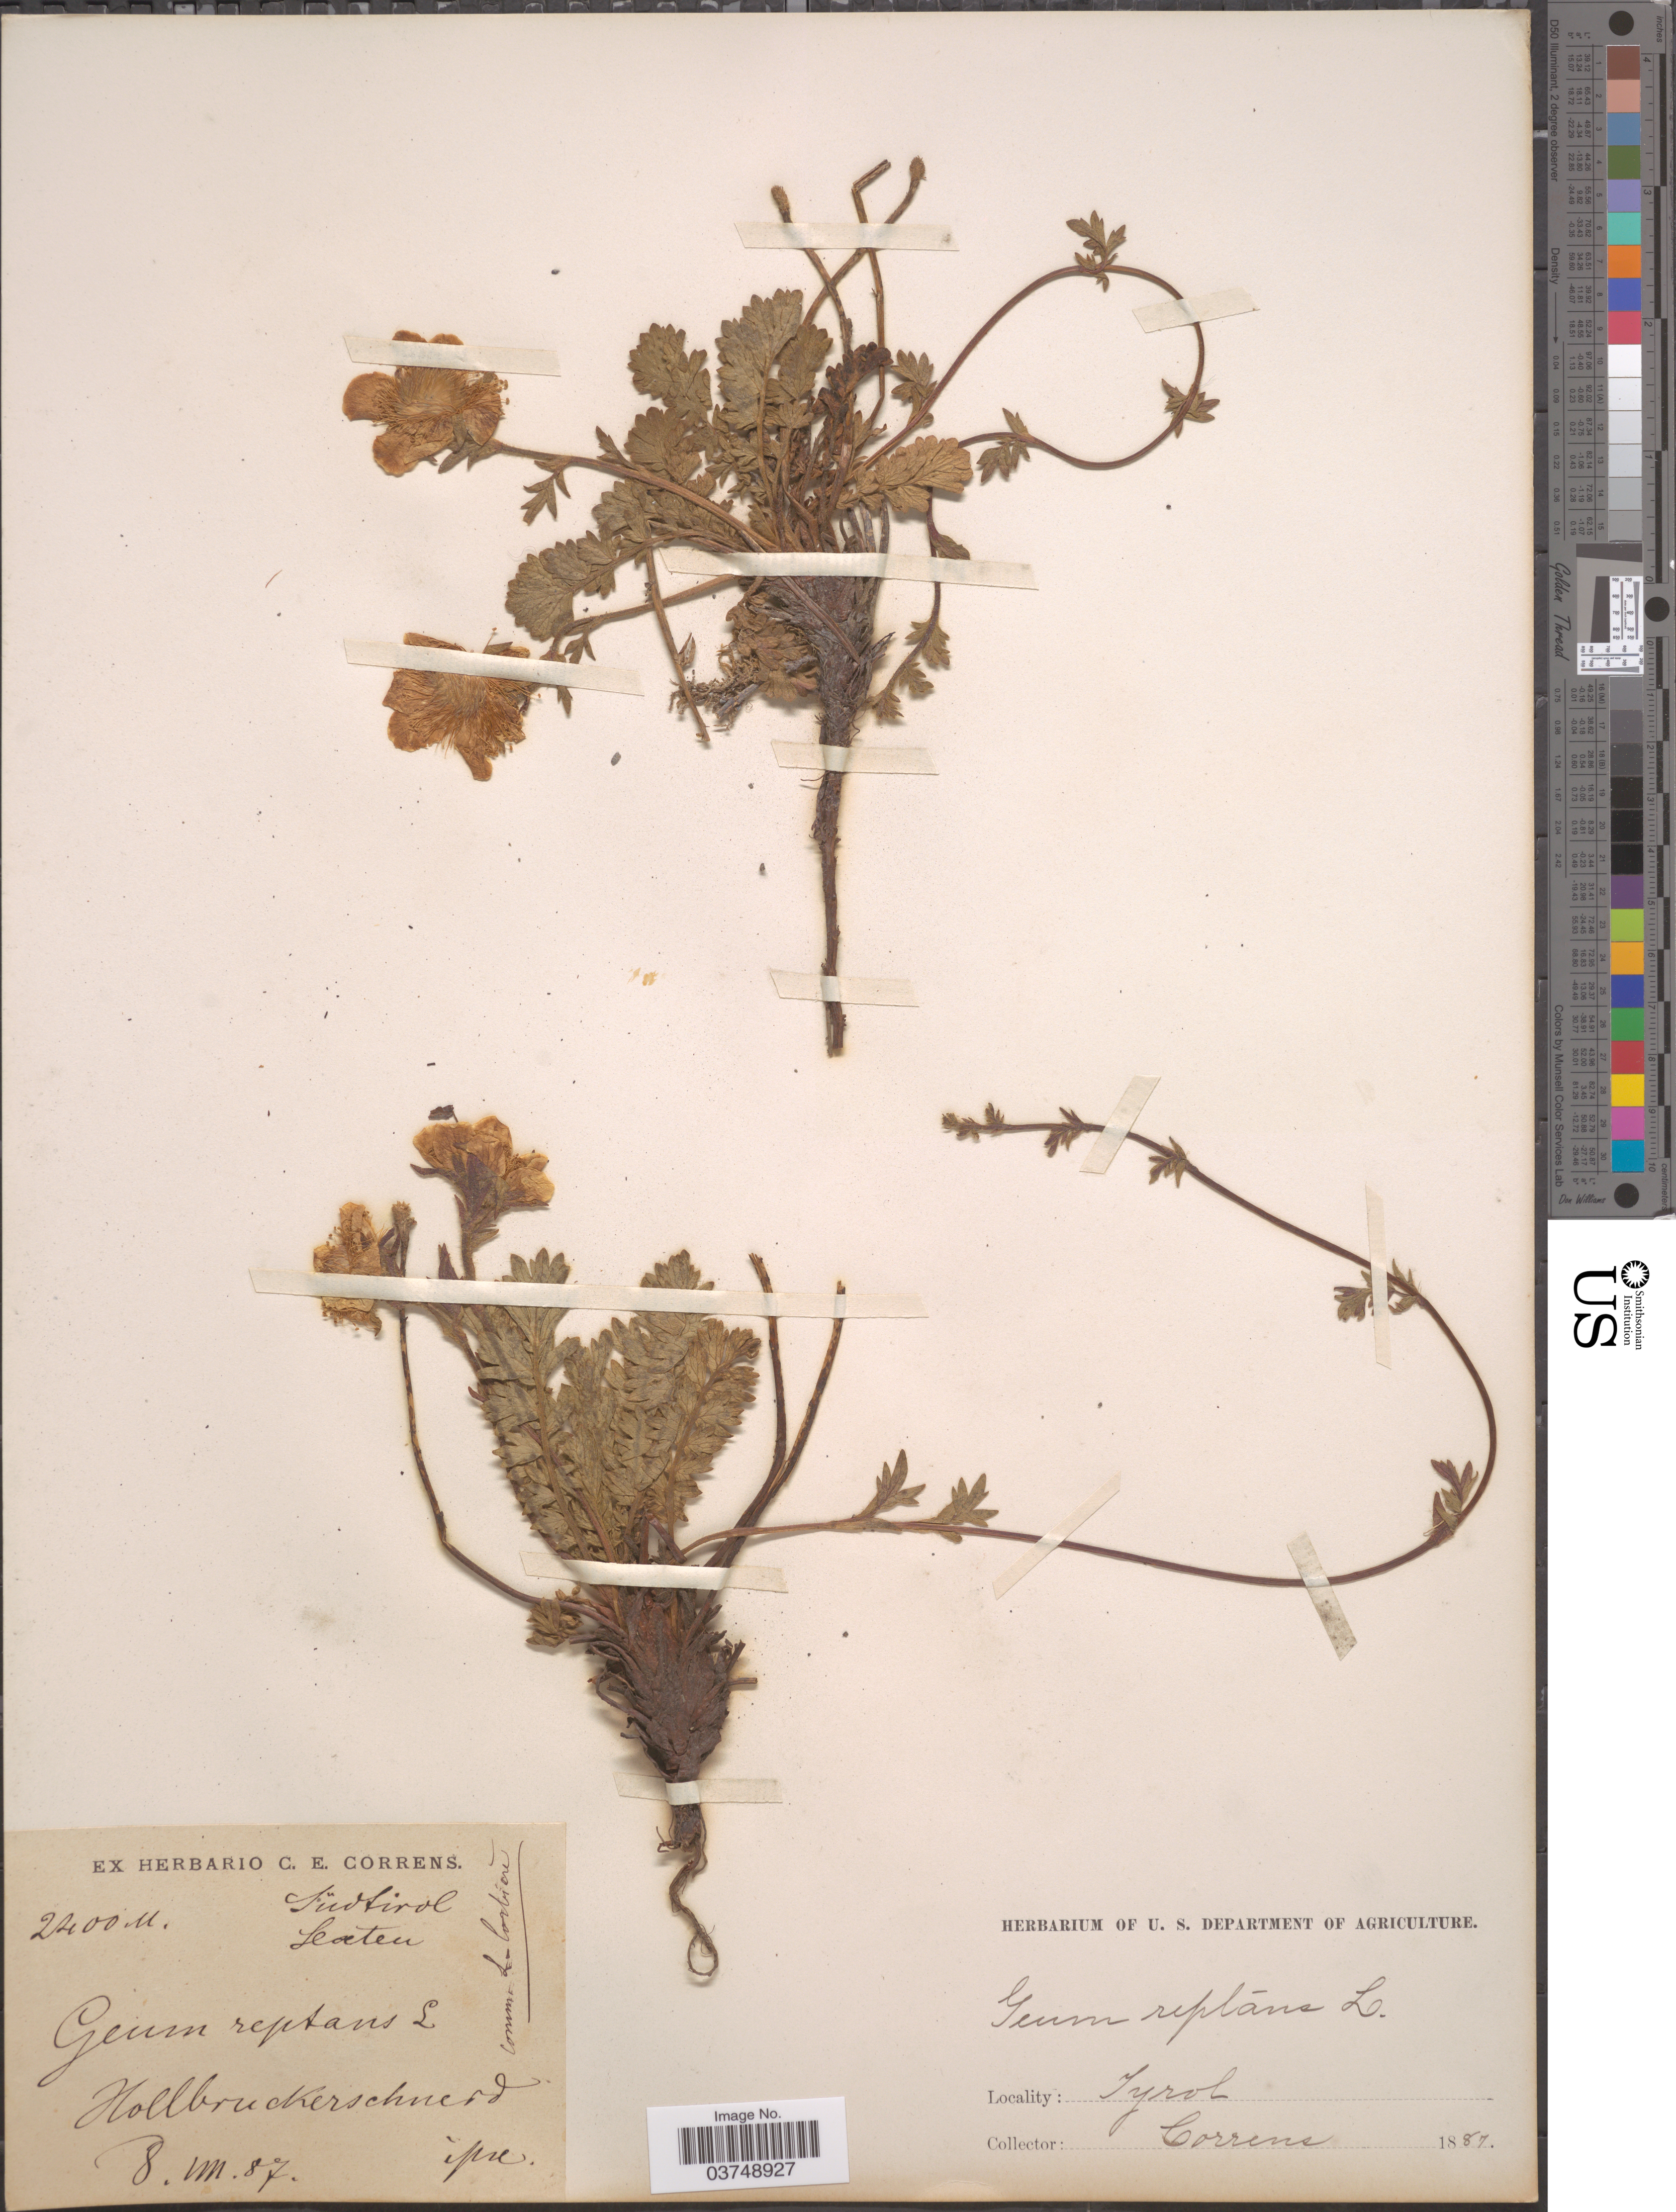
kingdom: Plantae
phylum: Tracheophyta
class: Magnoliopsida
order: Rosales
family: Rosaceae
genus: Geum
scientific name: Geum montanum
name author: L.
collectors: C. Correns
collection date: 1887-08-08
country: Italy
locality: Süd tirol. Sexten. Tyrol. Hollbruckerschnerd [interpreted].